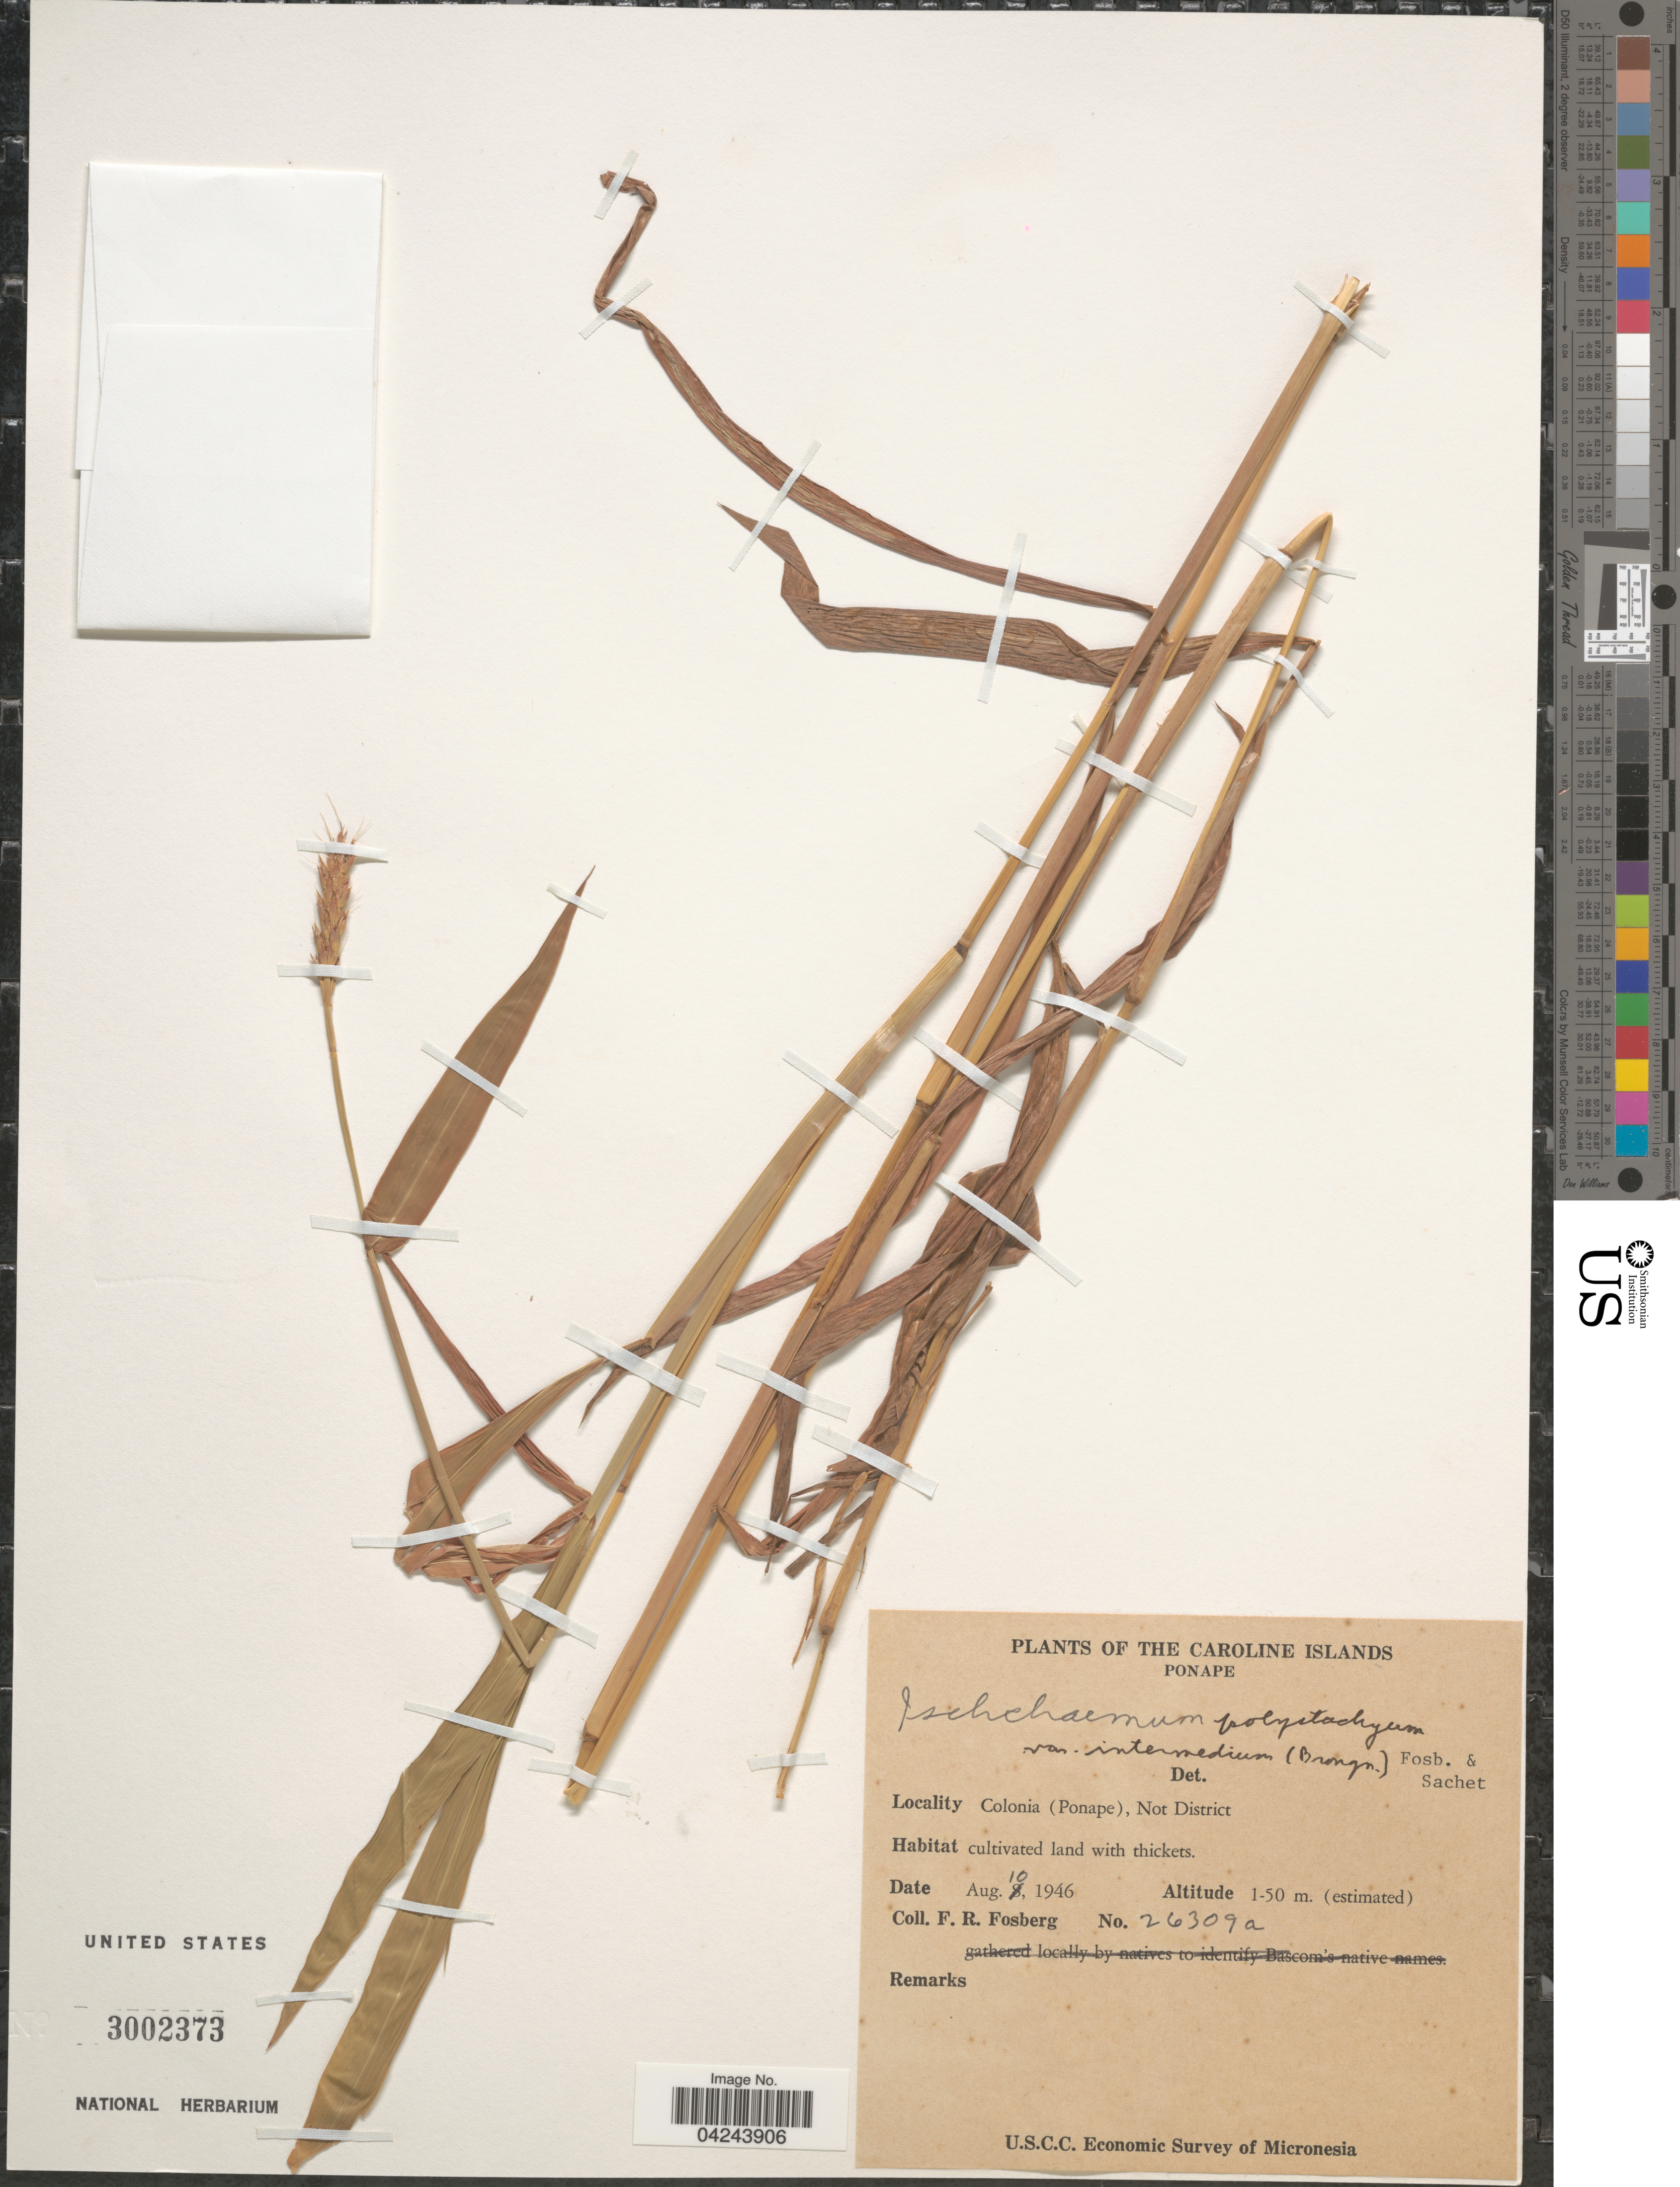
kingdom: Plantae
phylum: Tracheophyta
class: Liliopsida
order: Poales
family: Poaceae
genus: Ischaemum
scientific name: Ischaemum polystachyum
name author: J. Presl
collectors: F. R. Fosberg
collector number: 26309a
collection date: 1946-08-10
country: Micronesia, Federated States of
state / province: Pohnpei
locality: The Caroline Islands. Ponape. Colonia (Ponape), Not District. U.S.C.C. Economic Survey of Micronesia.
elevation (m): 1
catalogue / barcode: US 3002373